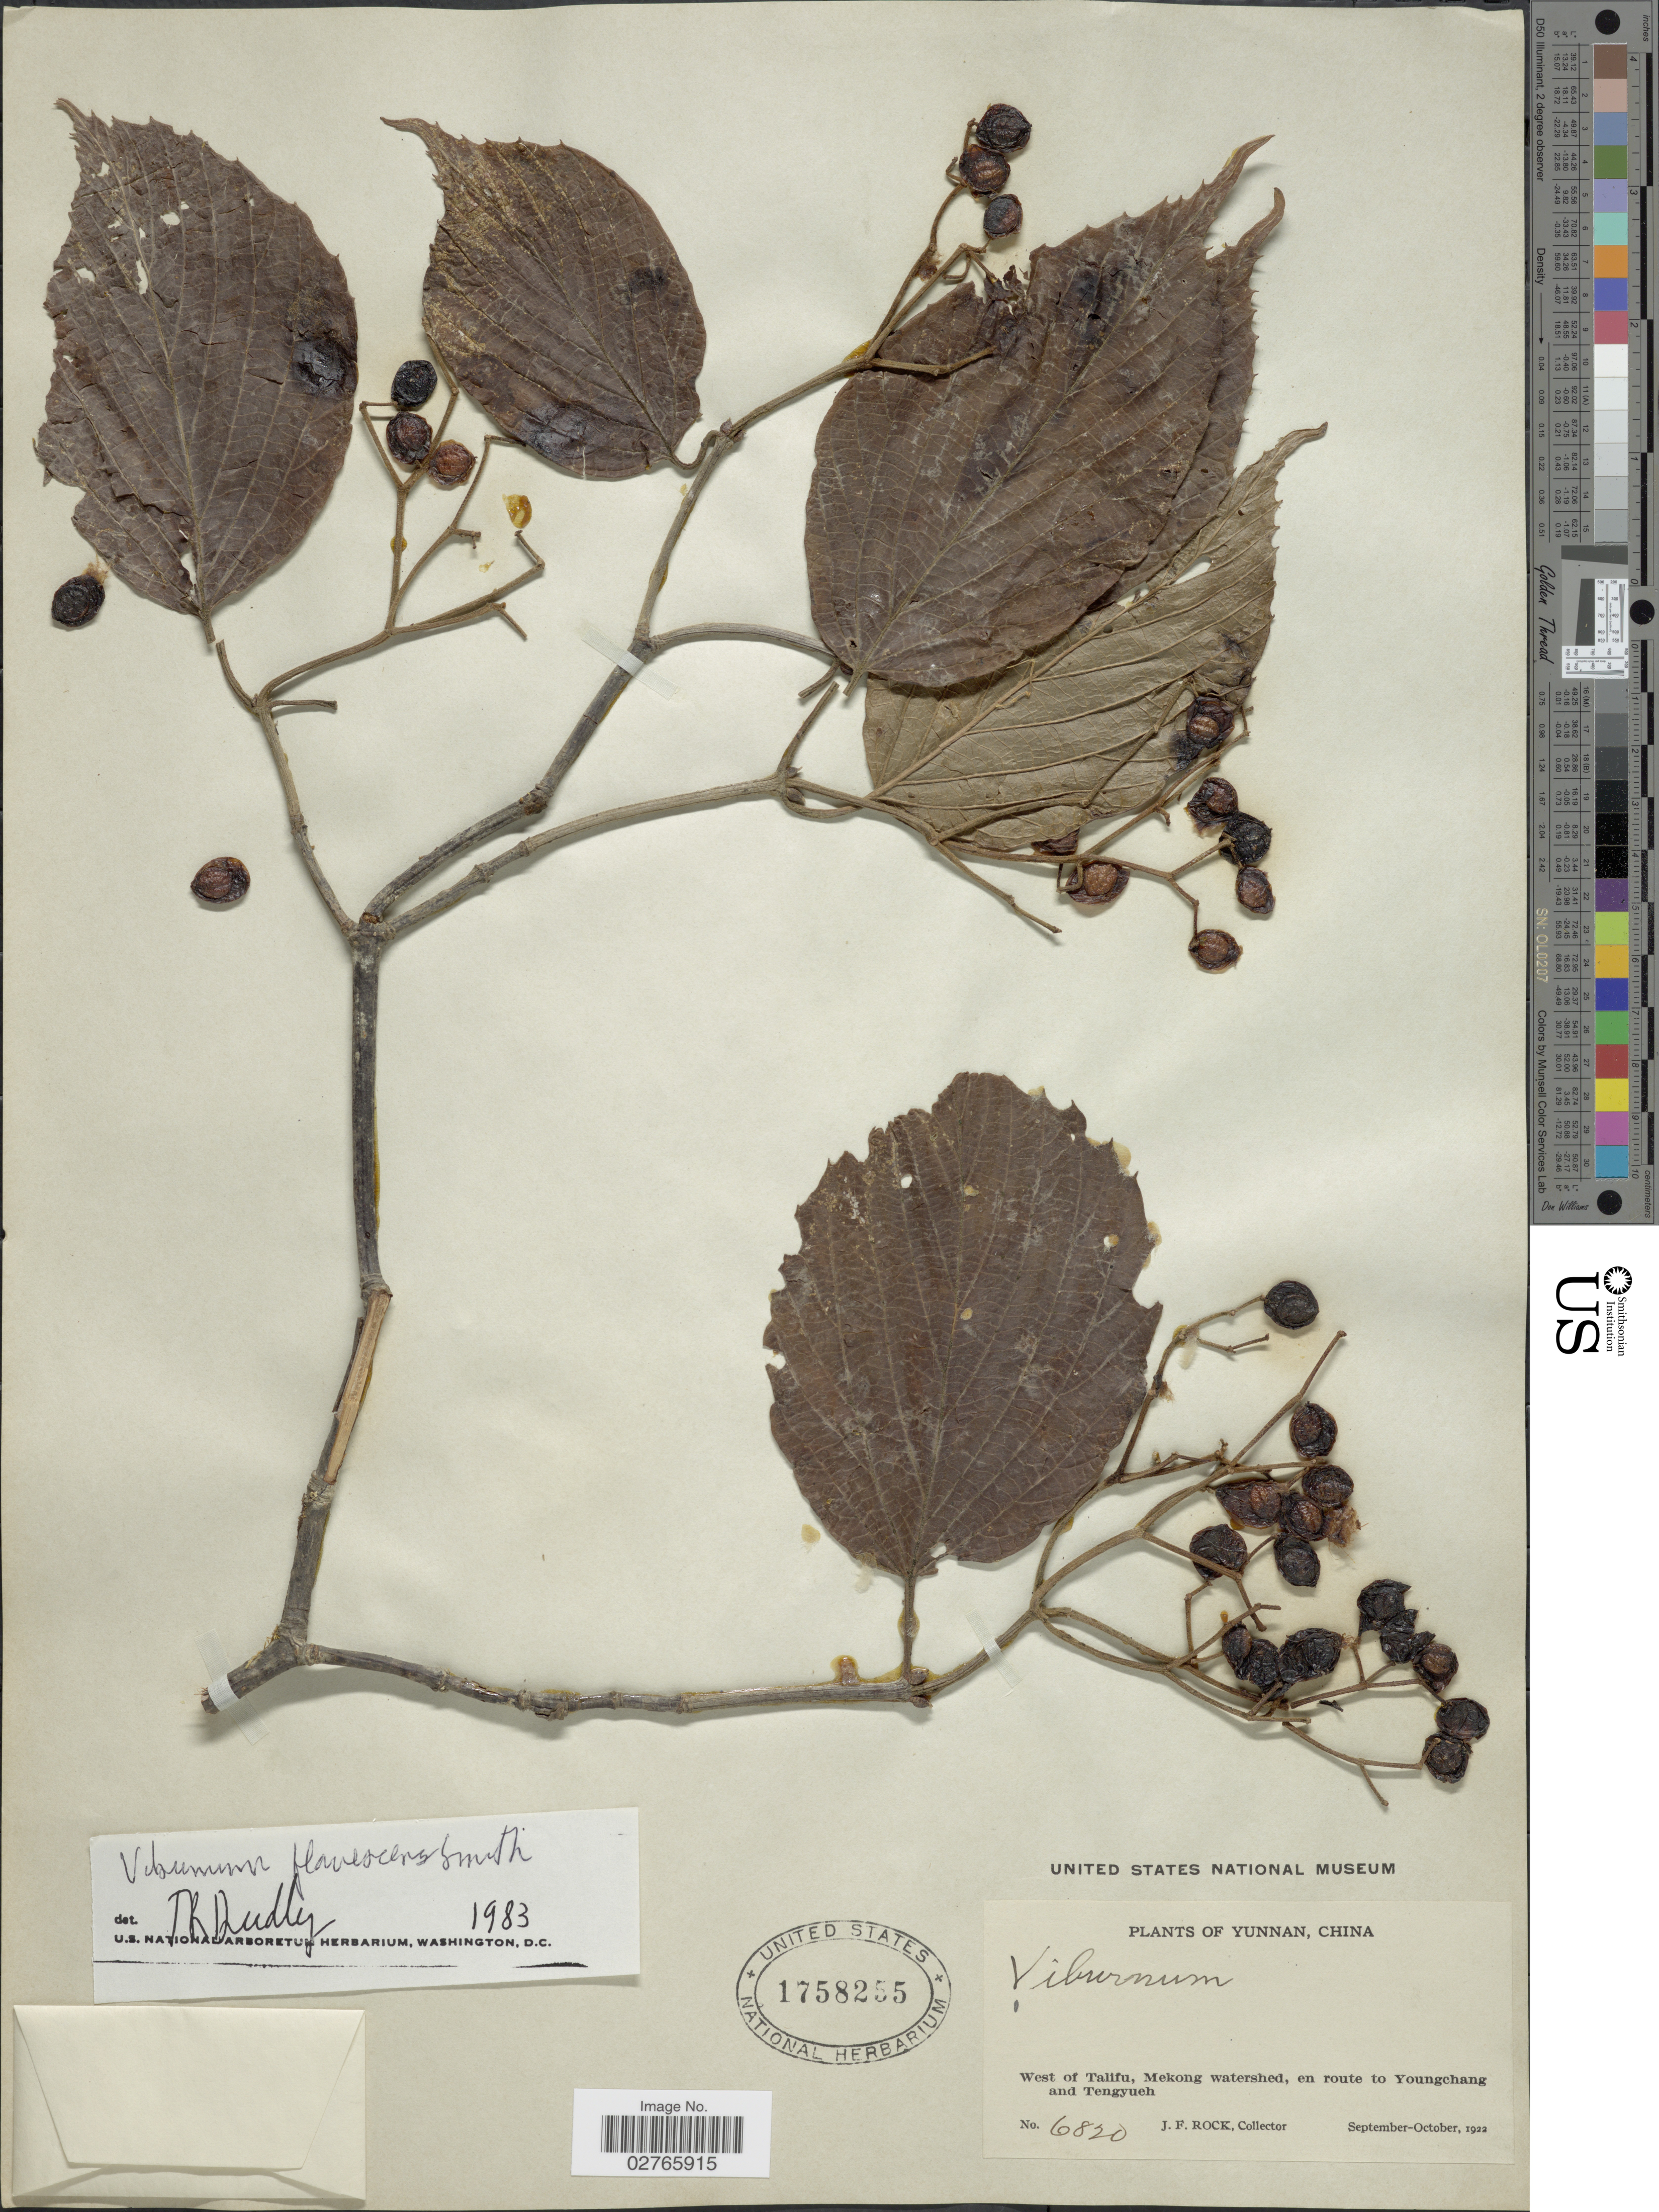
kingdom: Plantae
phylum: Tracheophyta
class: Magnoliopsida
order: Dipsacales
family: Viburnaceae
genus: Viburnum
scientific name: Viburnum flavescens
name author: W.W. Sm.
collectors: J. Rock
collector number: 6820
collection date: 1922-09/1922-10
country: China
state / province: Yunnan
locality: West of Talifu, Mekong watershed, en route to Youngchang and Tengyueh.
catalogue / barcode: US 1758255